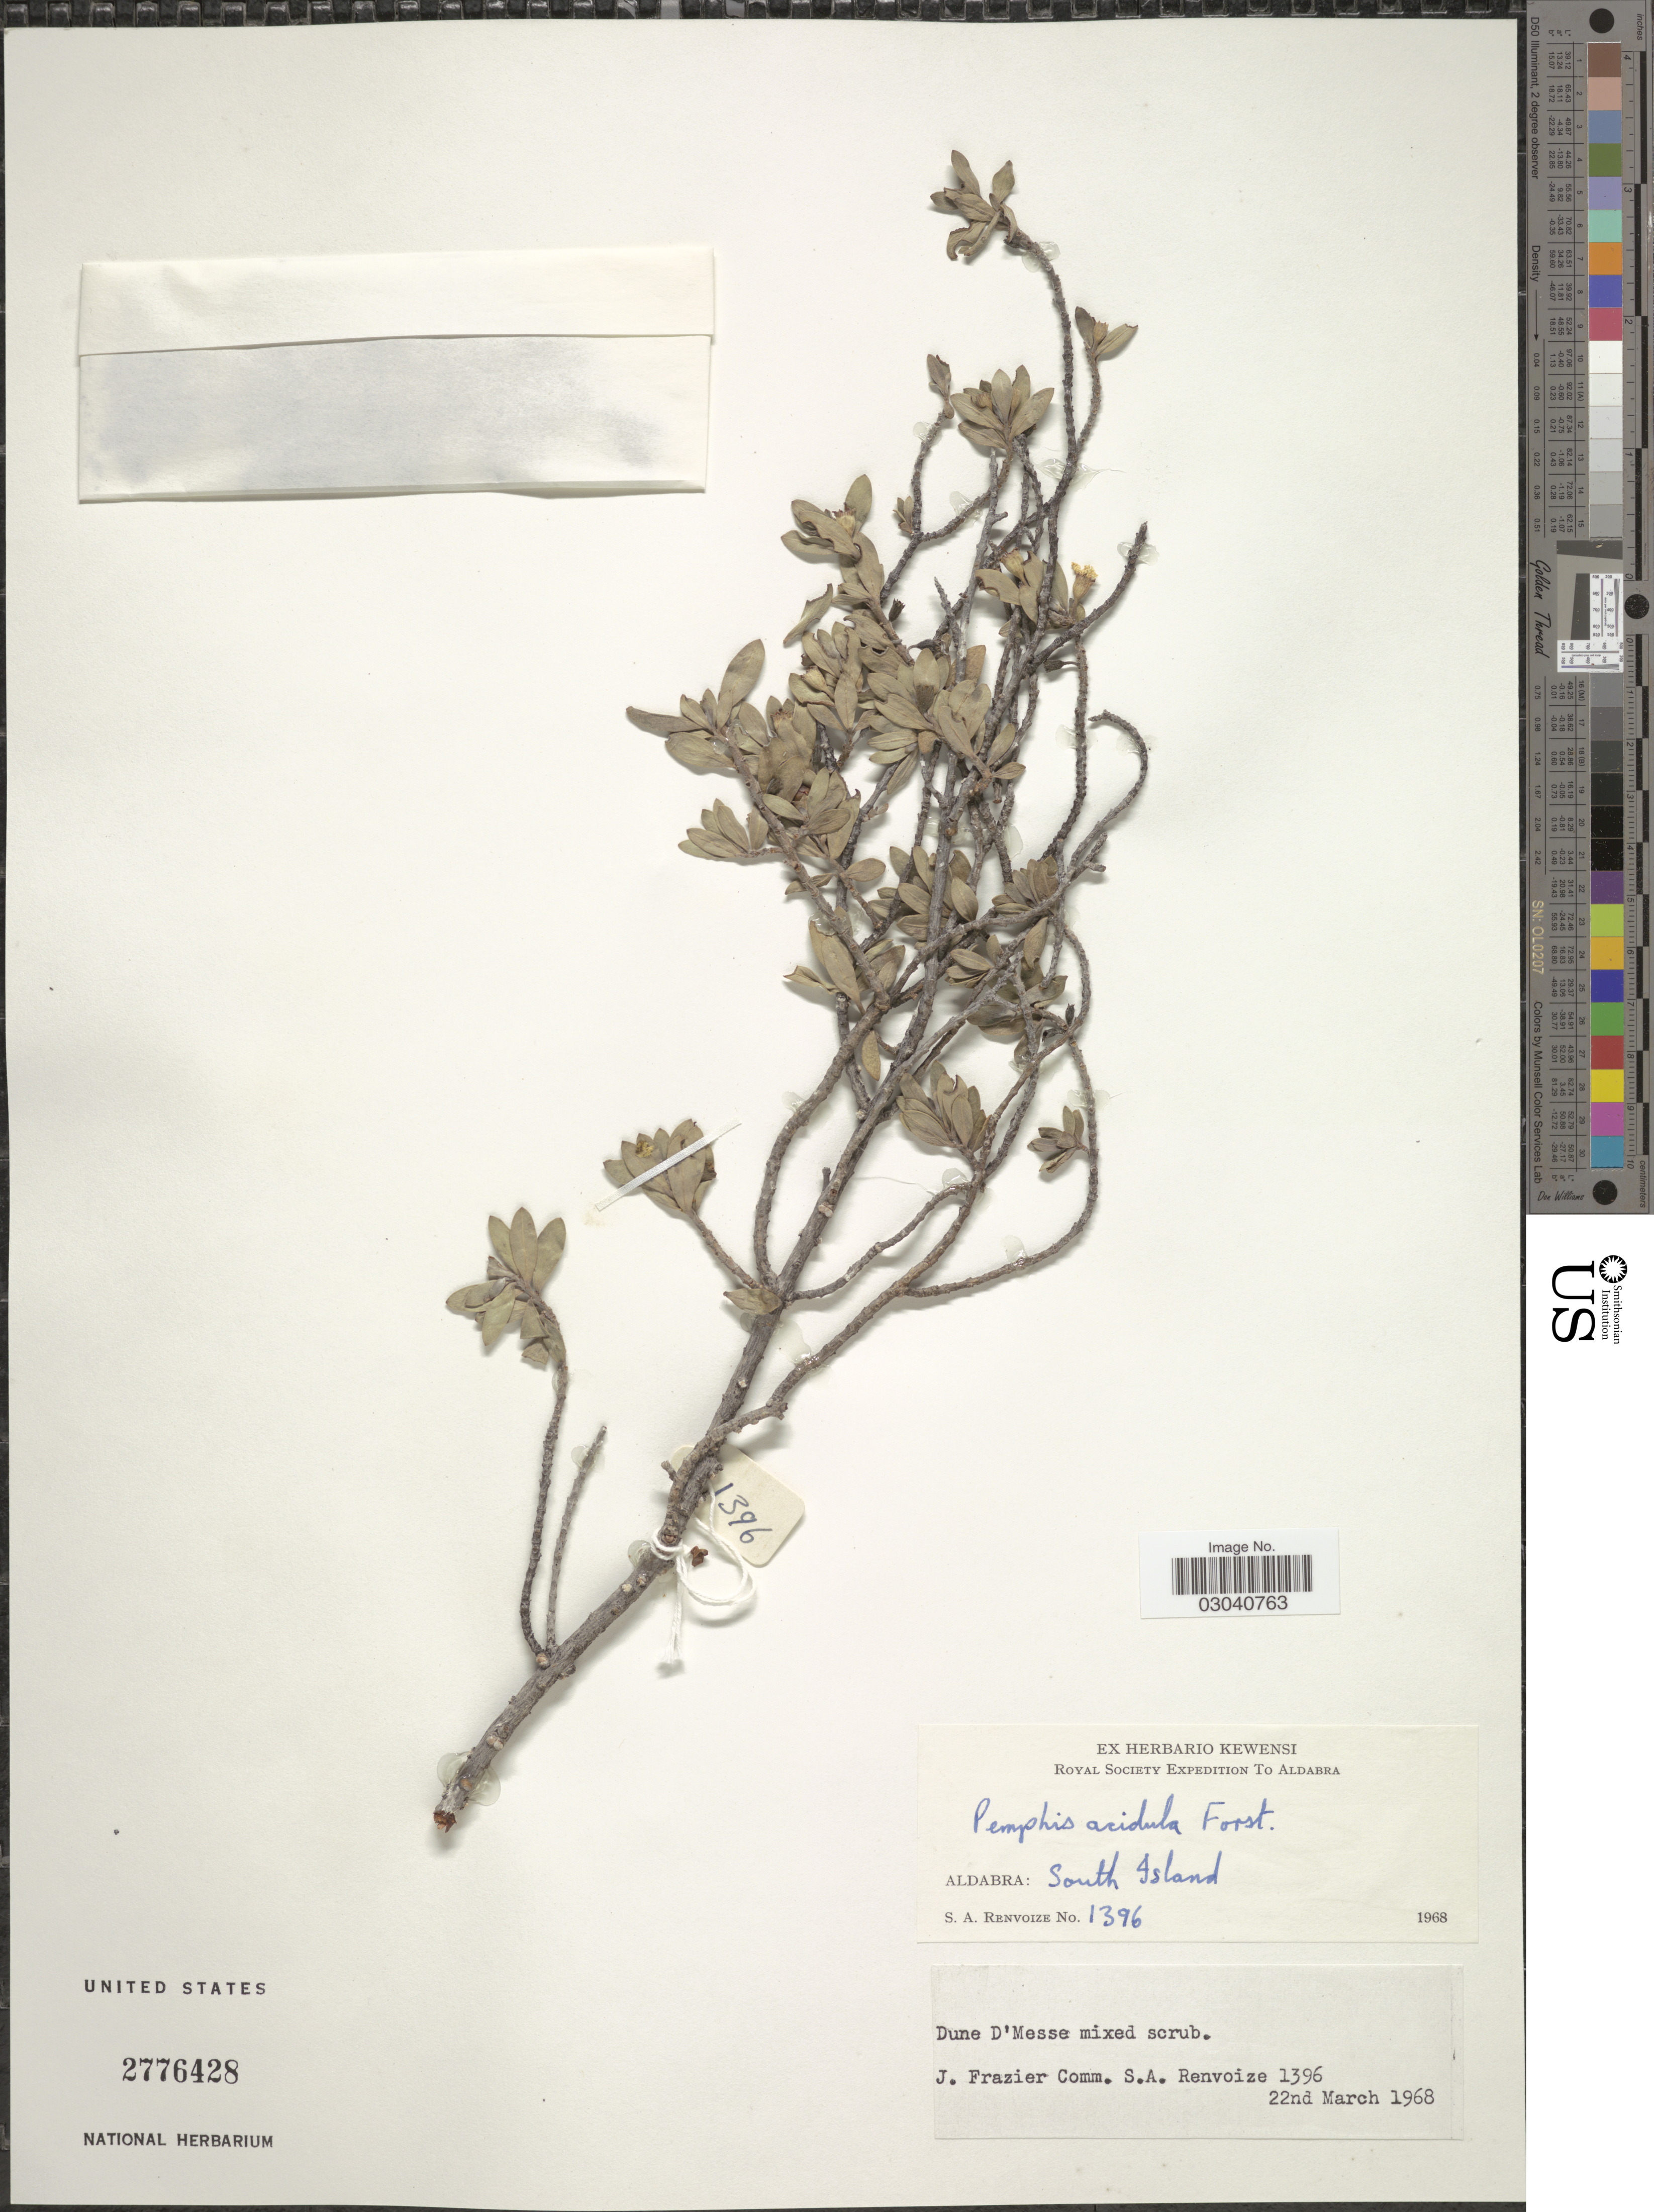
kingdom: Plantae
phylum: Tracheophyta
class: Magnoliopsida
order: Myrtales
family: Lythraceae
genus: Pemphis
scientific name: Pemphis acidula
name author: J.R. Forst. & G. Forst.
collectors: S. A. Renvoize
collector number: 1396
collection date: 1968-03-22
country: Seychelles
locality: Aldabra: South Island.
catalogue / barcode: US 2776428